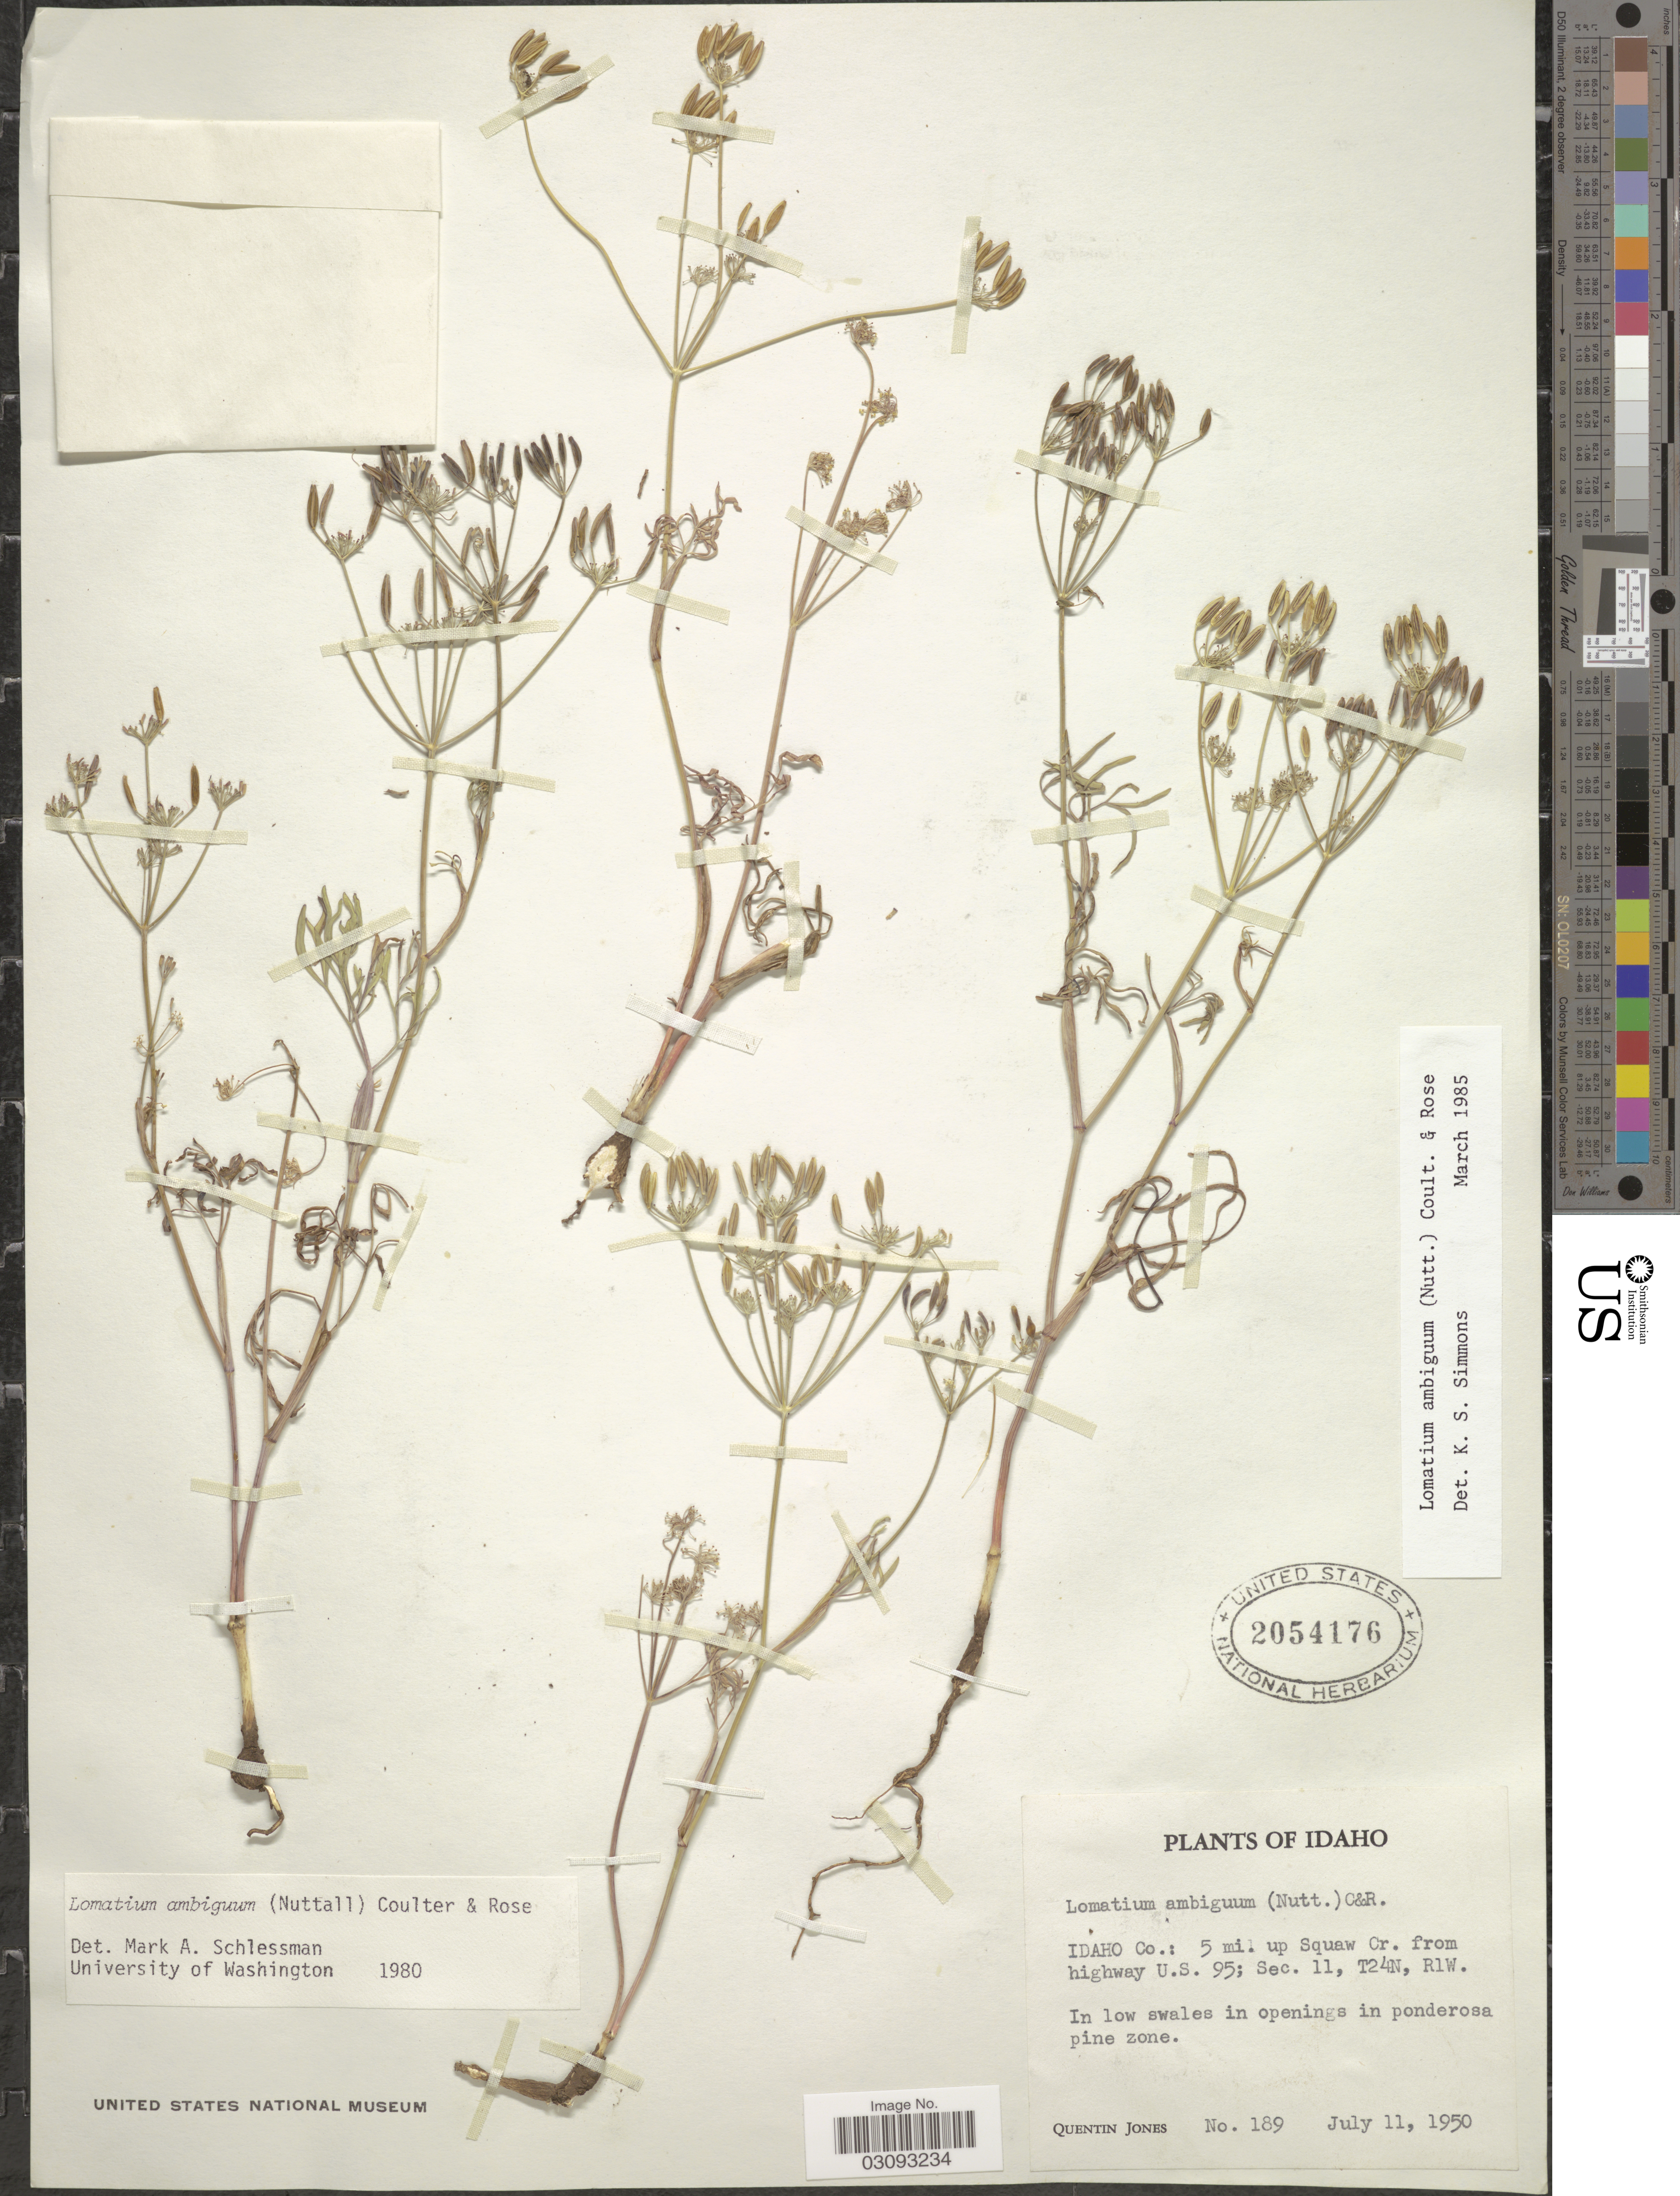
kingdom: Plantae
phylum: Tracheophyta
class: Magnoliopsida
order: Apiales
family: Apiaceae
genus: Lomatium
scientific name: Lomatium ambiguum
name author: (Nutt.) Coult. & Rose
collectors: Q. Jones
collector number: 189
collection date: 1950-07-11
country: United States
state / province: Idaho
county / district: Idaho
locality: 5 mi. up Squaw Cr. from highway U.S. 95; Sec. 11, T24N, R1W.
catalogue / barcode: US 2054176